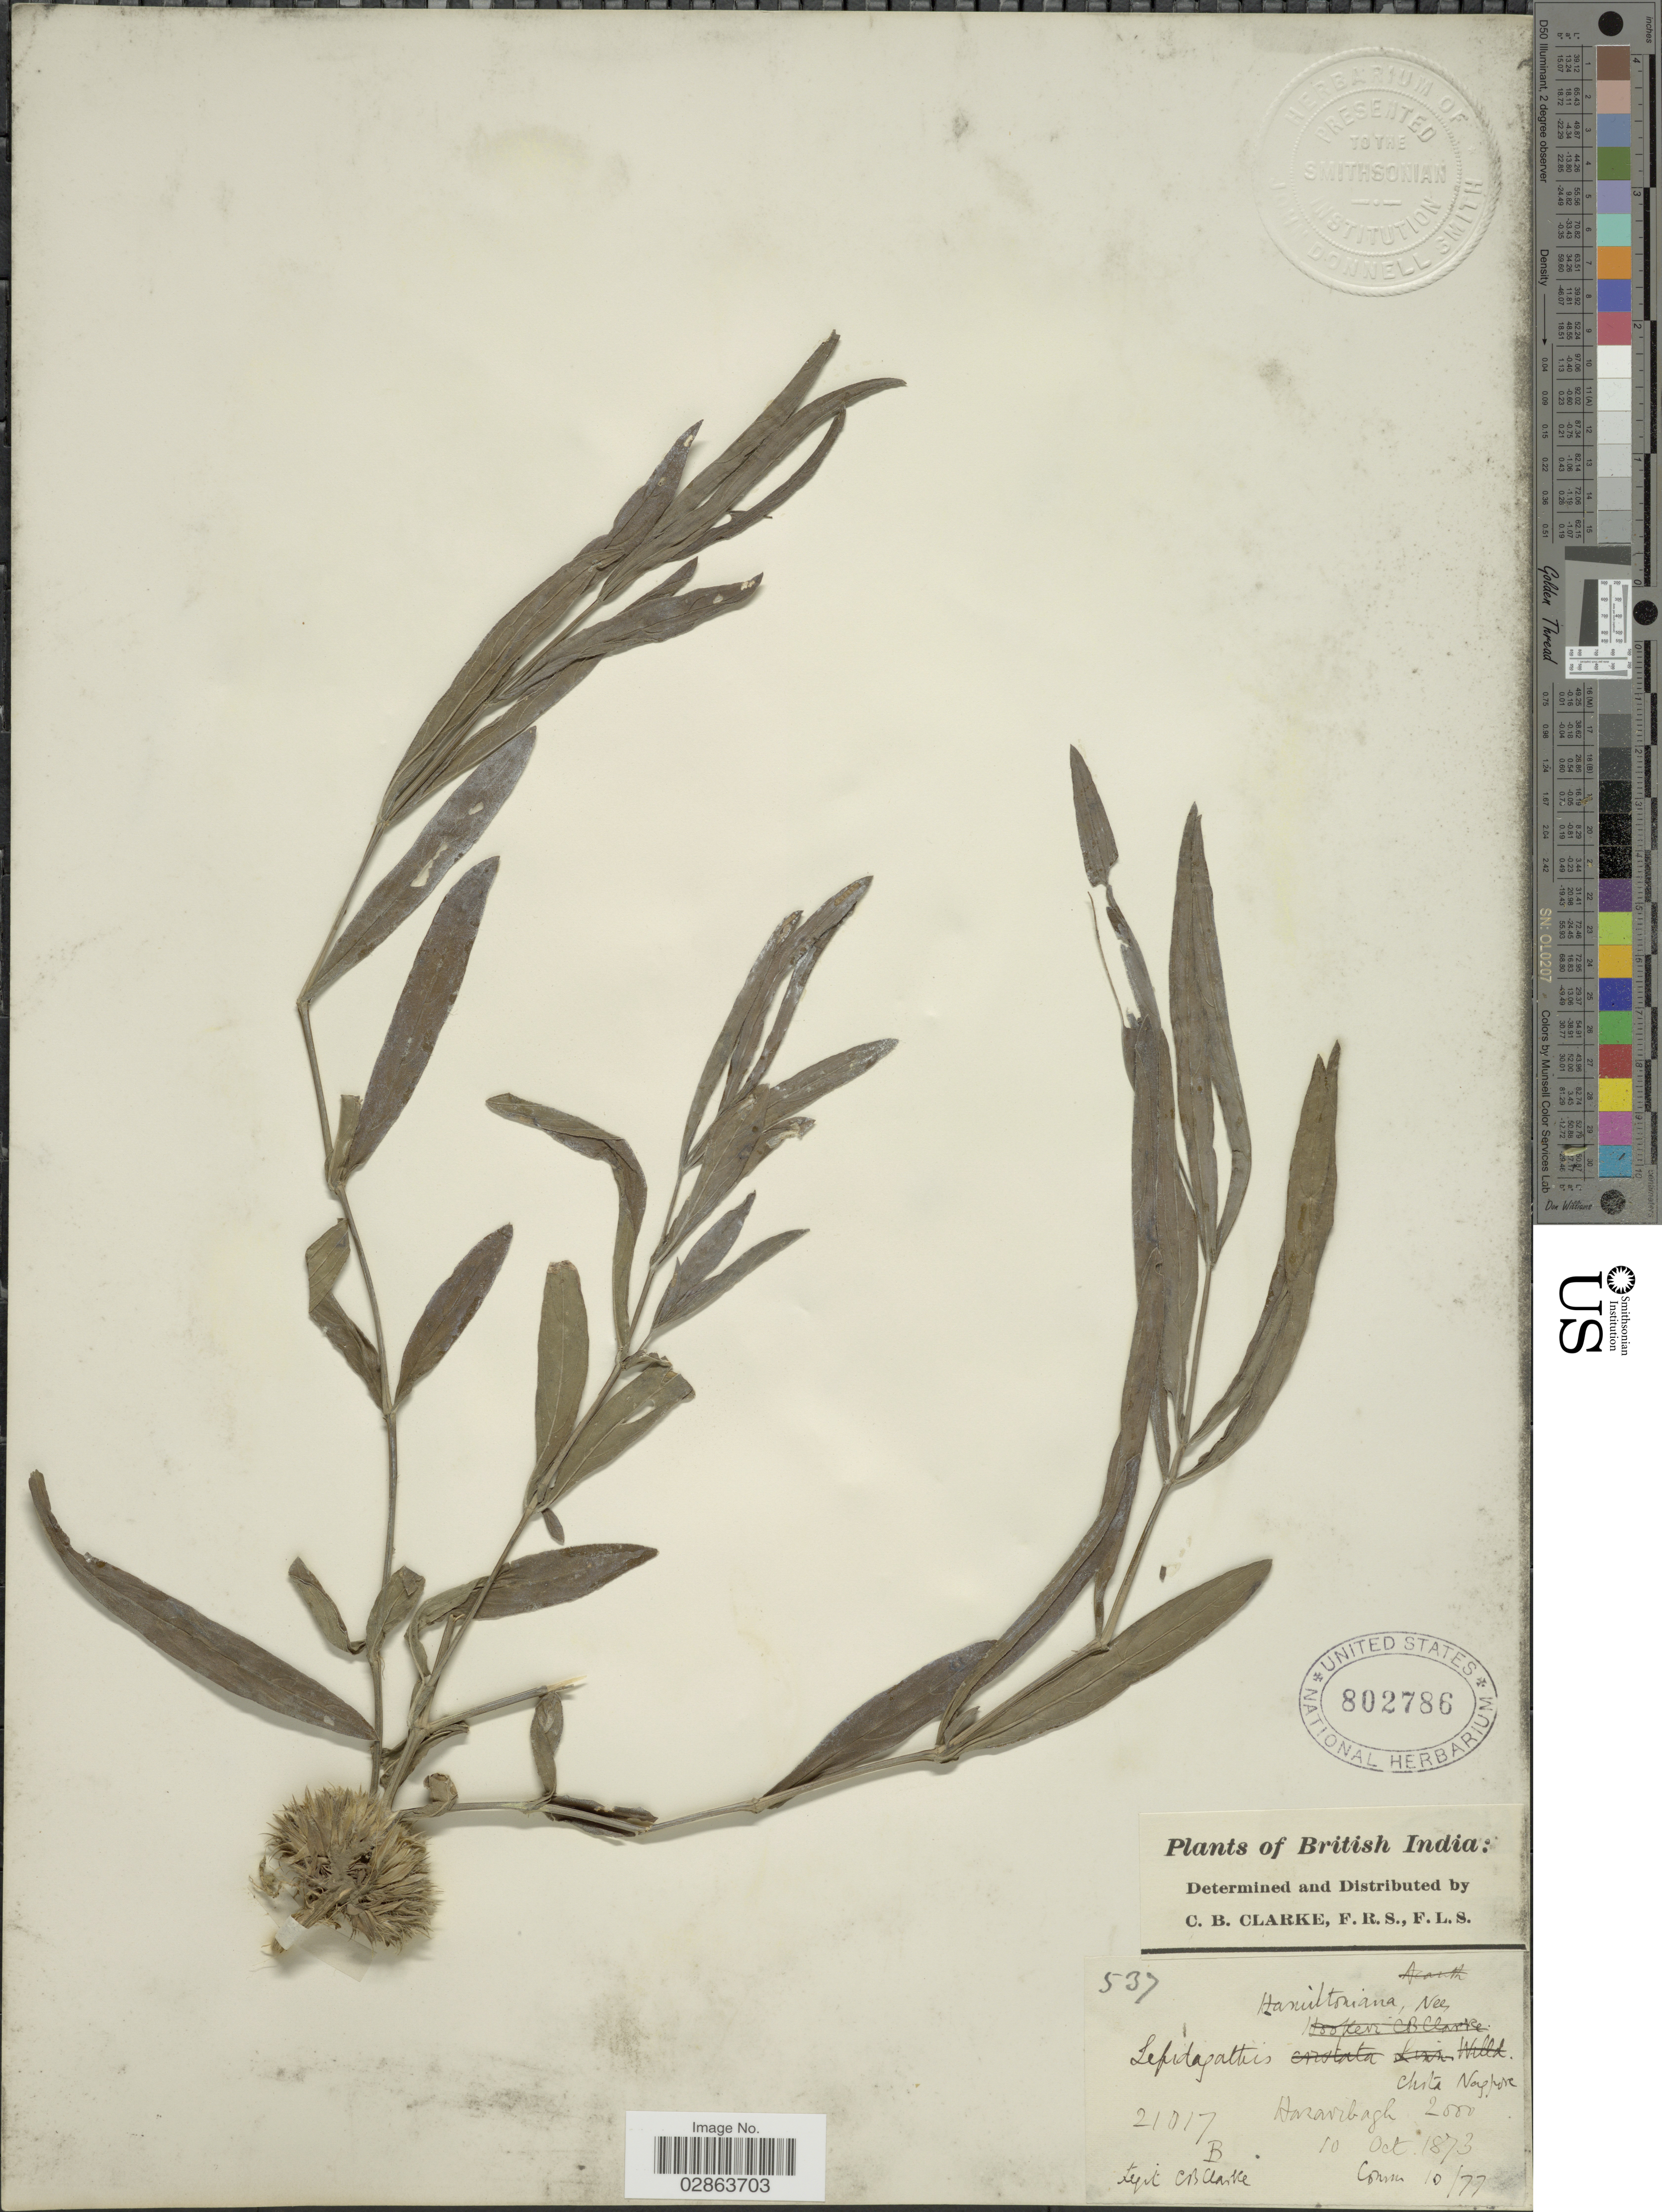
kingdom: Plantae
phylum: Tracheophyta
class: Magnoliopsida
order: Lamiales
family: Acanthaceae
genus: Lepidagathis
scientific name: Lepidagathis hamiltoniana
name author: Wall.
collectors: C. B. Clarke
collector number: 21017B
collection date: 1873-10-10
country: India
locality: British India. Chota Nagpore, Hazaribagh.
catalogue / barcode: US 802786